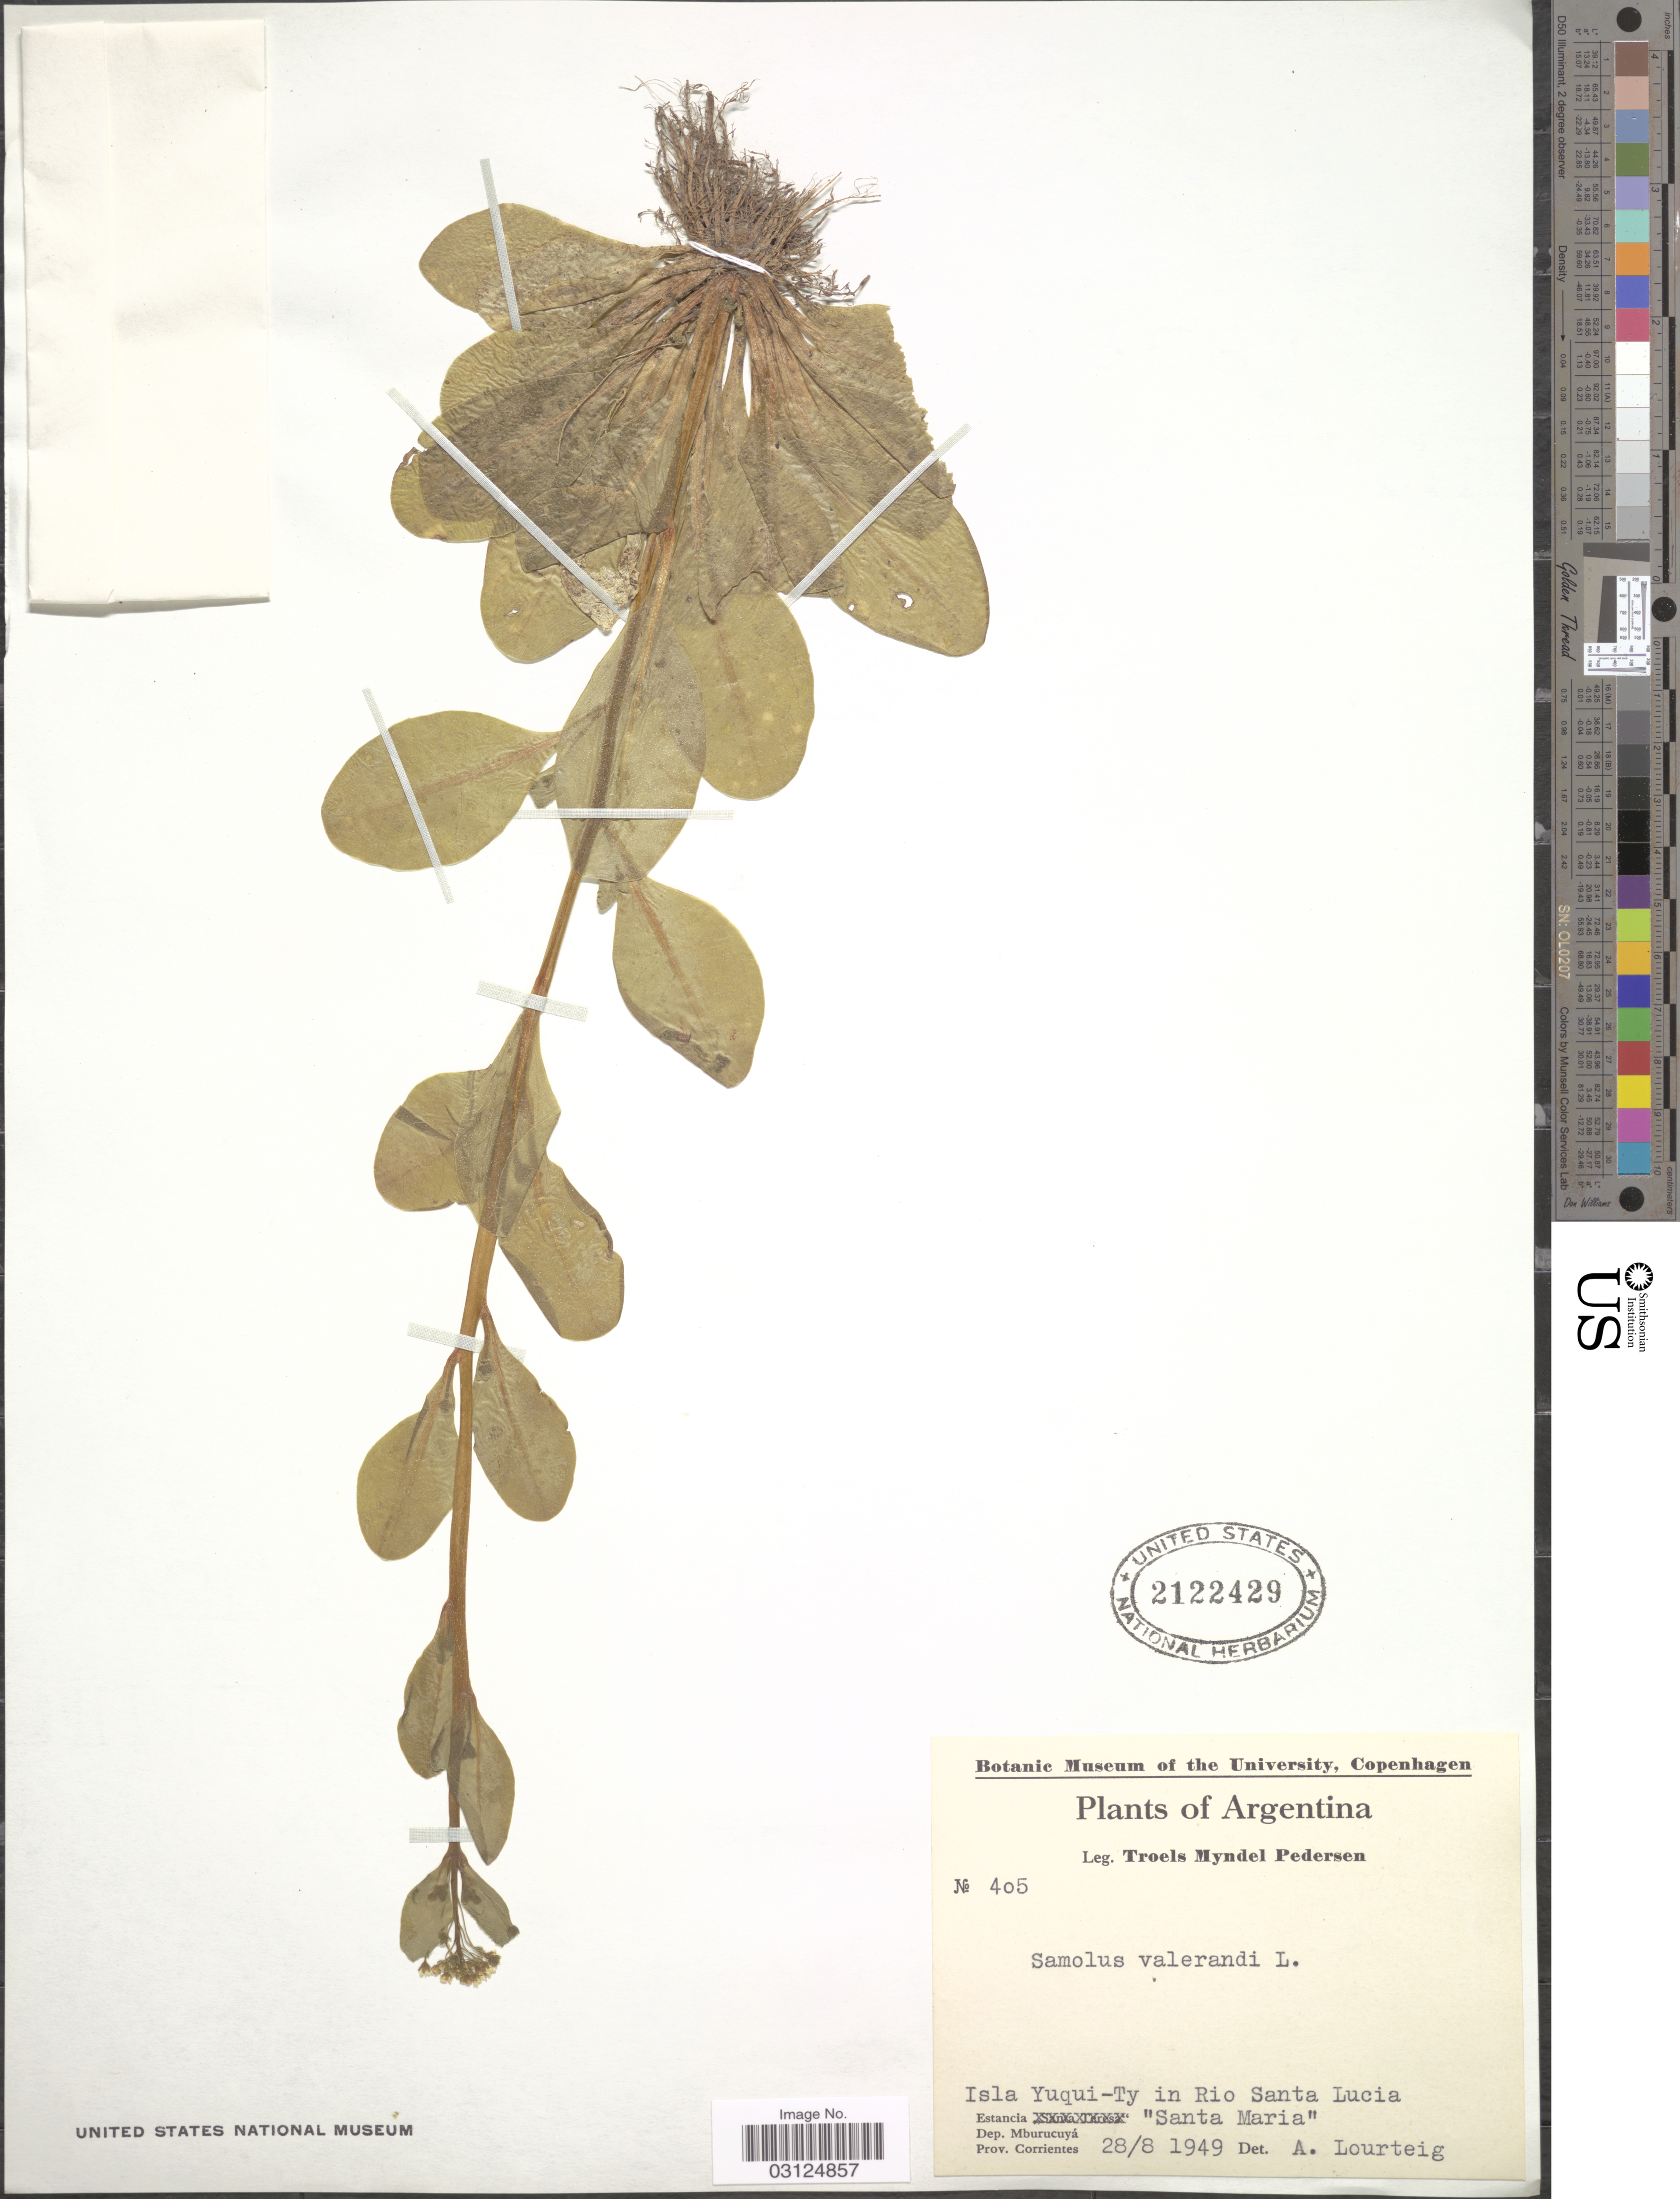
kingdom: Plantae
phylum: Tracheophyta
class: Magnoliopsida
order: Ericales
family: Primulaceae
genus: Samolus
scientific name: Samolus valerandi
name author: L.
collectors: T. Pederson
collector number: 4o5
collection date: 1949-08-28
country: Argentina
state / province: Corrientes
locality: Isla Yuqui-Ty in Rio Santa Lucia. Estancia "Santa Maria" Dep. Mburucuyá.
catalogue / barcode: US 2122429